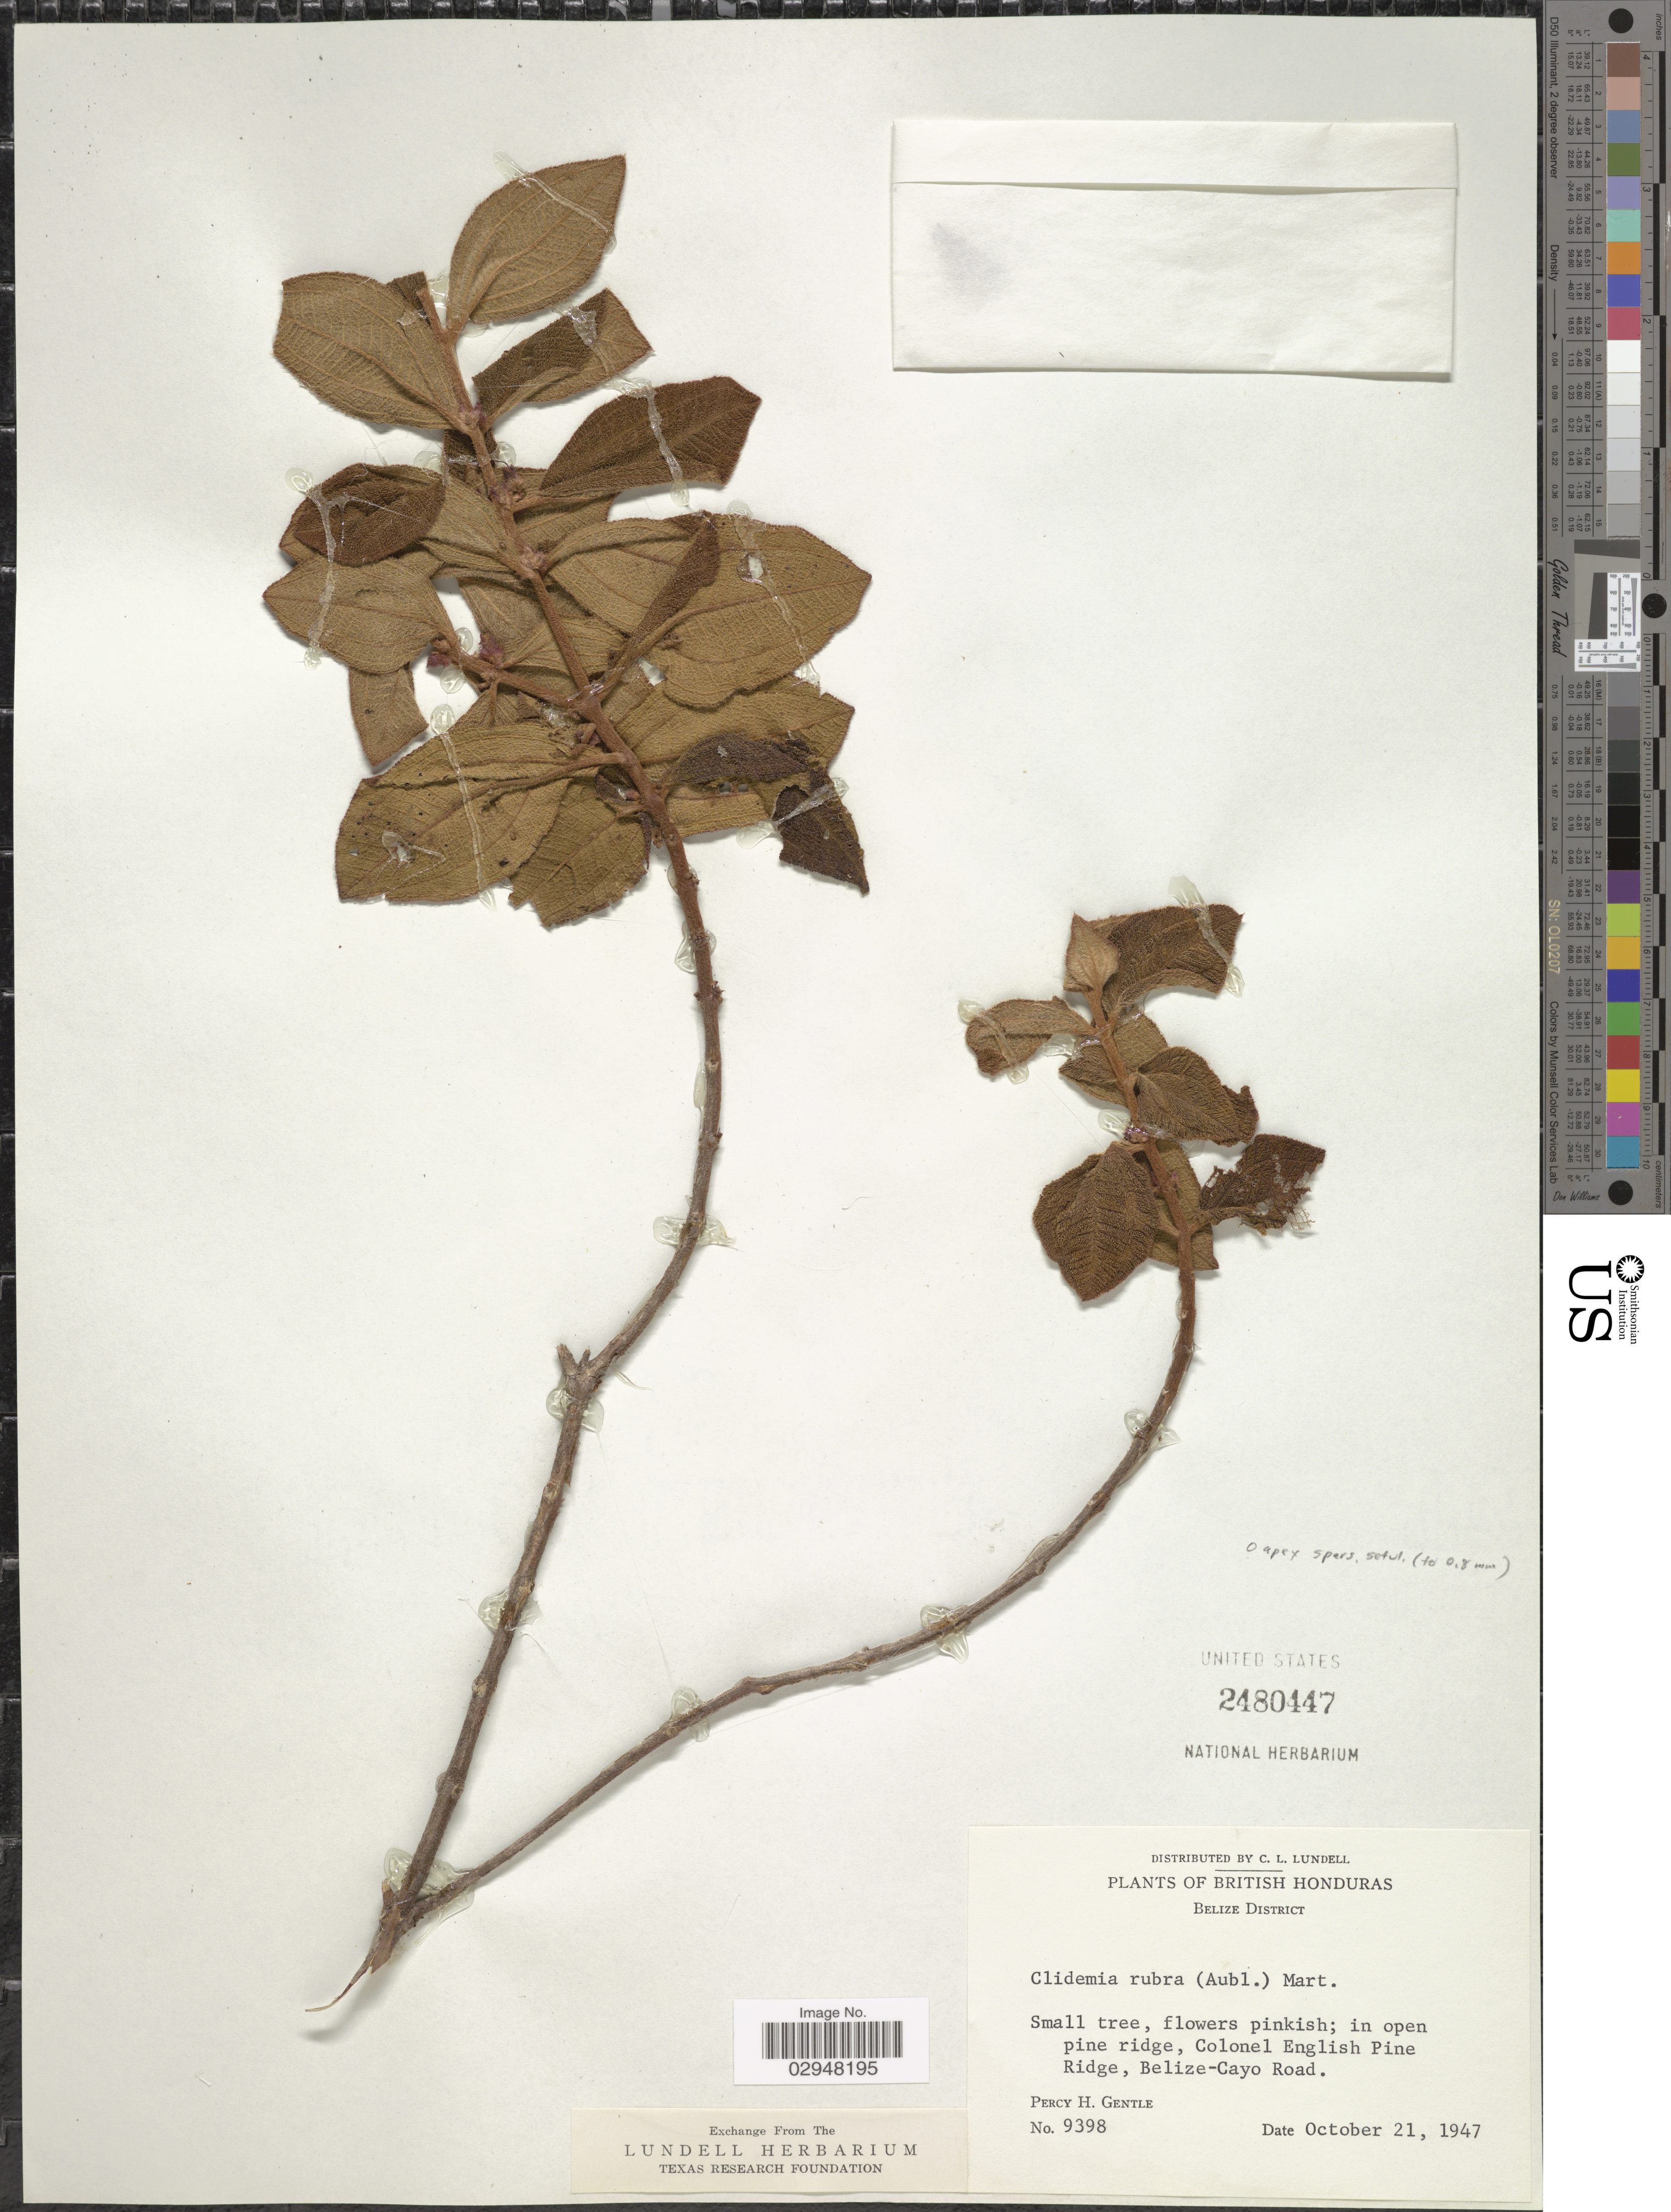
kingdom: Plantae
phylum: Tracheophyta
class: Magnoliopsida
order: Myrtales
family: Melastomataceae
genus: Clidemia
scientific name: Clidemia rubra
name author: (Aubl.) Mart.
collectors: P. H. Gentle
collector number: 9398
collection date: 1947-10-21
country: Belize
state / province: Belize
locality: British Honduras. Belize District. Colonel English Pine Ridge, Belize-Cayo Road.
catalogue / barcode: US 2480447